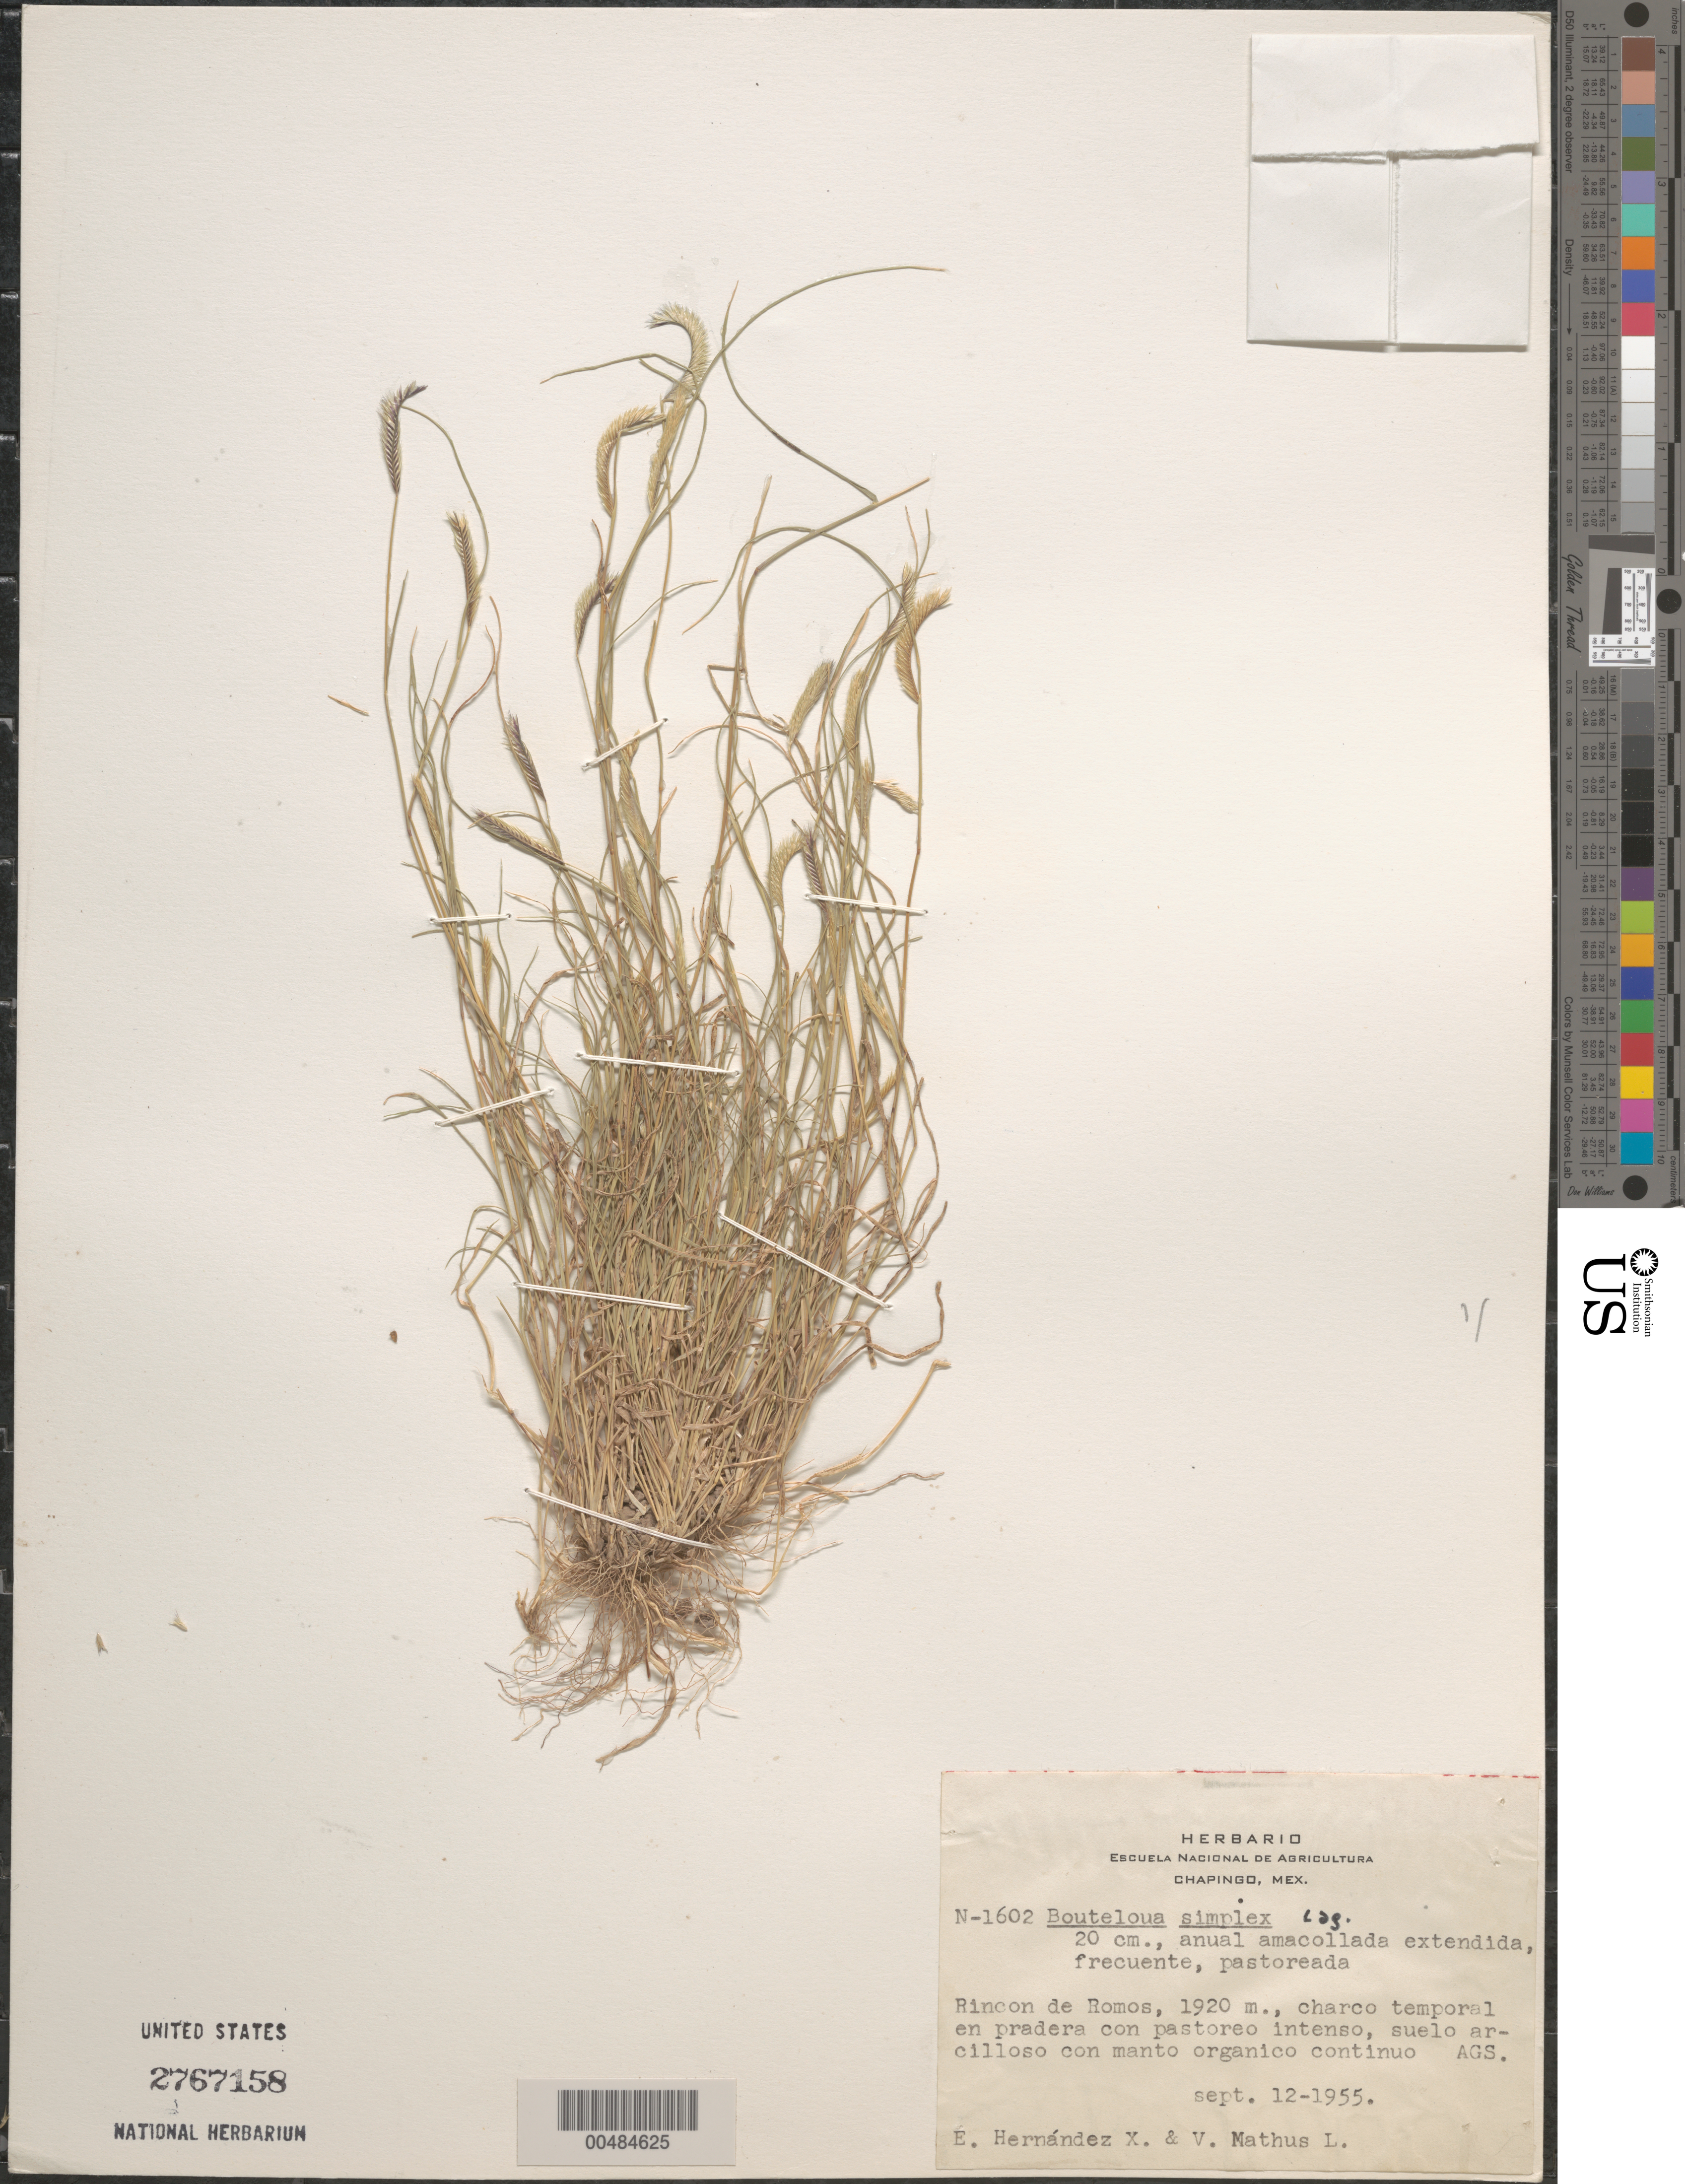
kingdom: Plantae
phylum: Tracheophyta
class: Liliopsida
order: Poales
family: Poaceae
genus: Bouteloua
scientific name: Bouteloua simplex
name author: Lag.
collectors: E. I. Hernández-X. & V. Mathus L.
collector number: N-1602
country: Mexico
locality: Chapingo, Rincon de Romos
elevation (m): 1920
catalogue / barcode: US 2767158